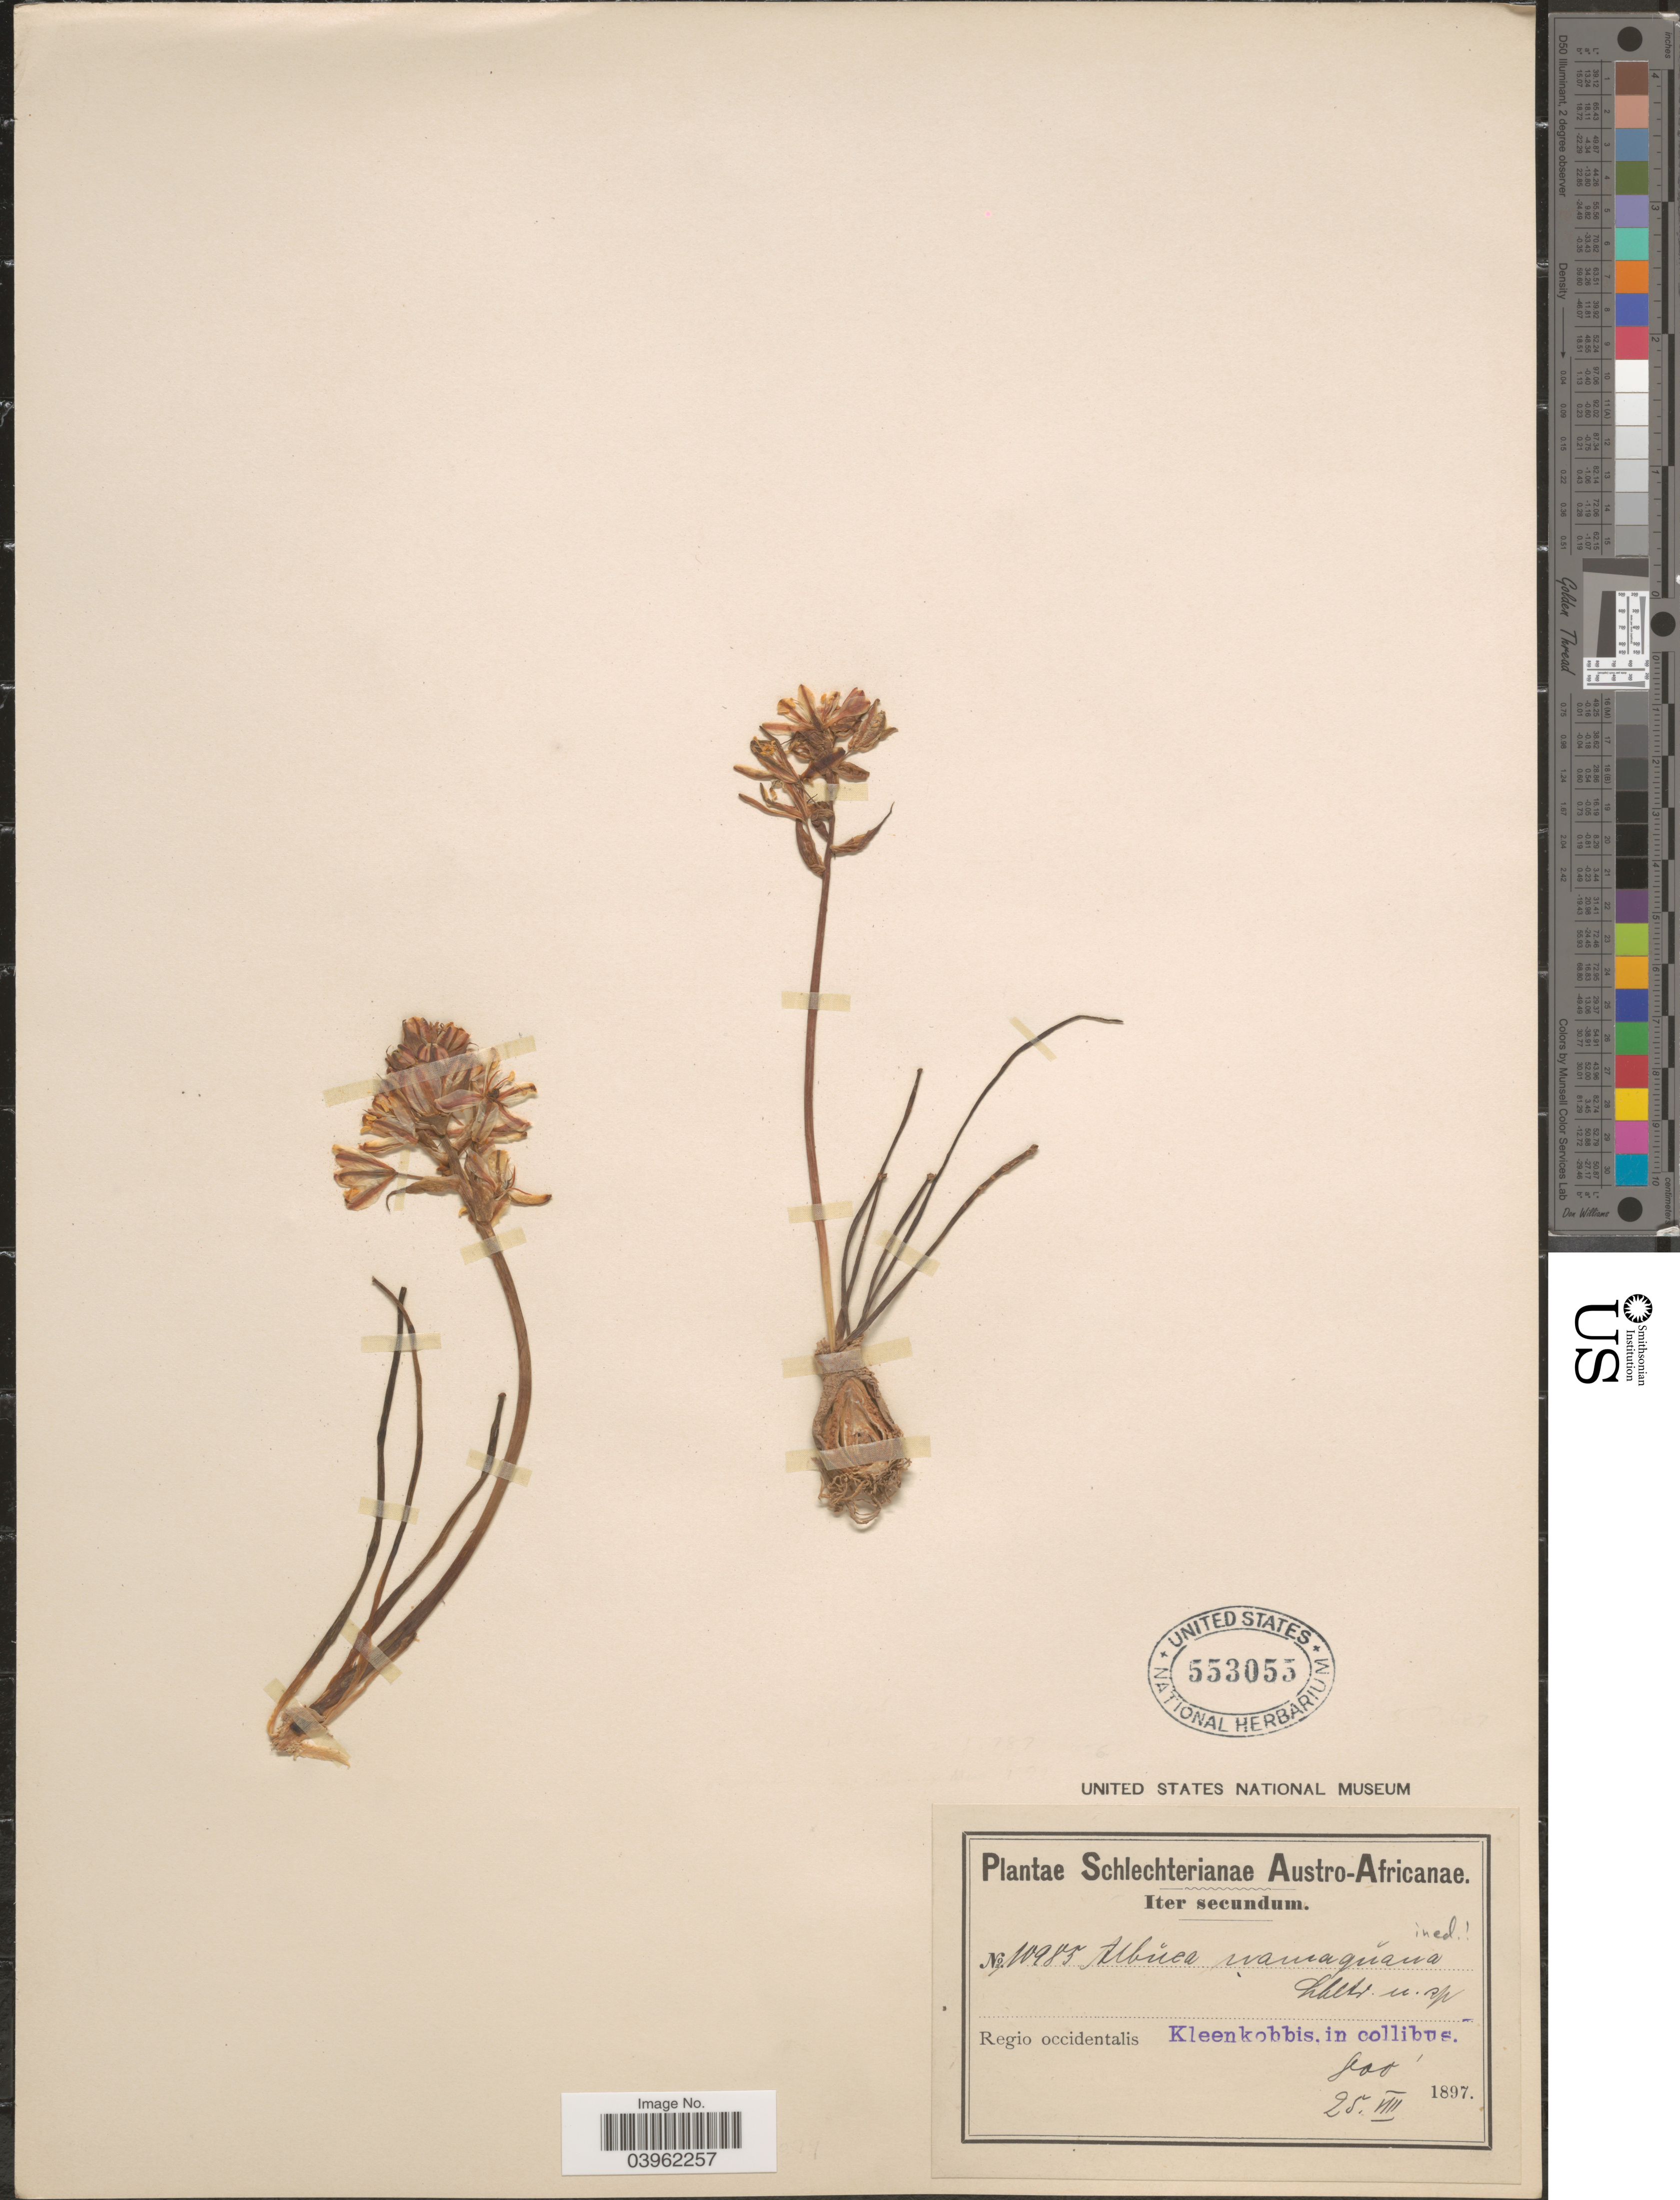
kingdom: Plantae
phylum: Tracheophyta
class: Liliopsida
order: Asparagales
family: Asparagaceae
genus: Albuca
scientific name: Albuca namaquensis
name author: Baker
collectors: Schlechter, --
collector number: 10985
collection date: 1897-08-25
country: South Africa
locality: Austro-Africanae. Regio occidentalis Kleenkobbis, in collibus.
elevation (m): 244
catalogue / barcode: US 553055